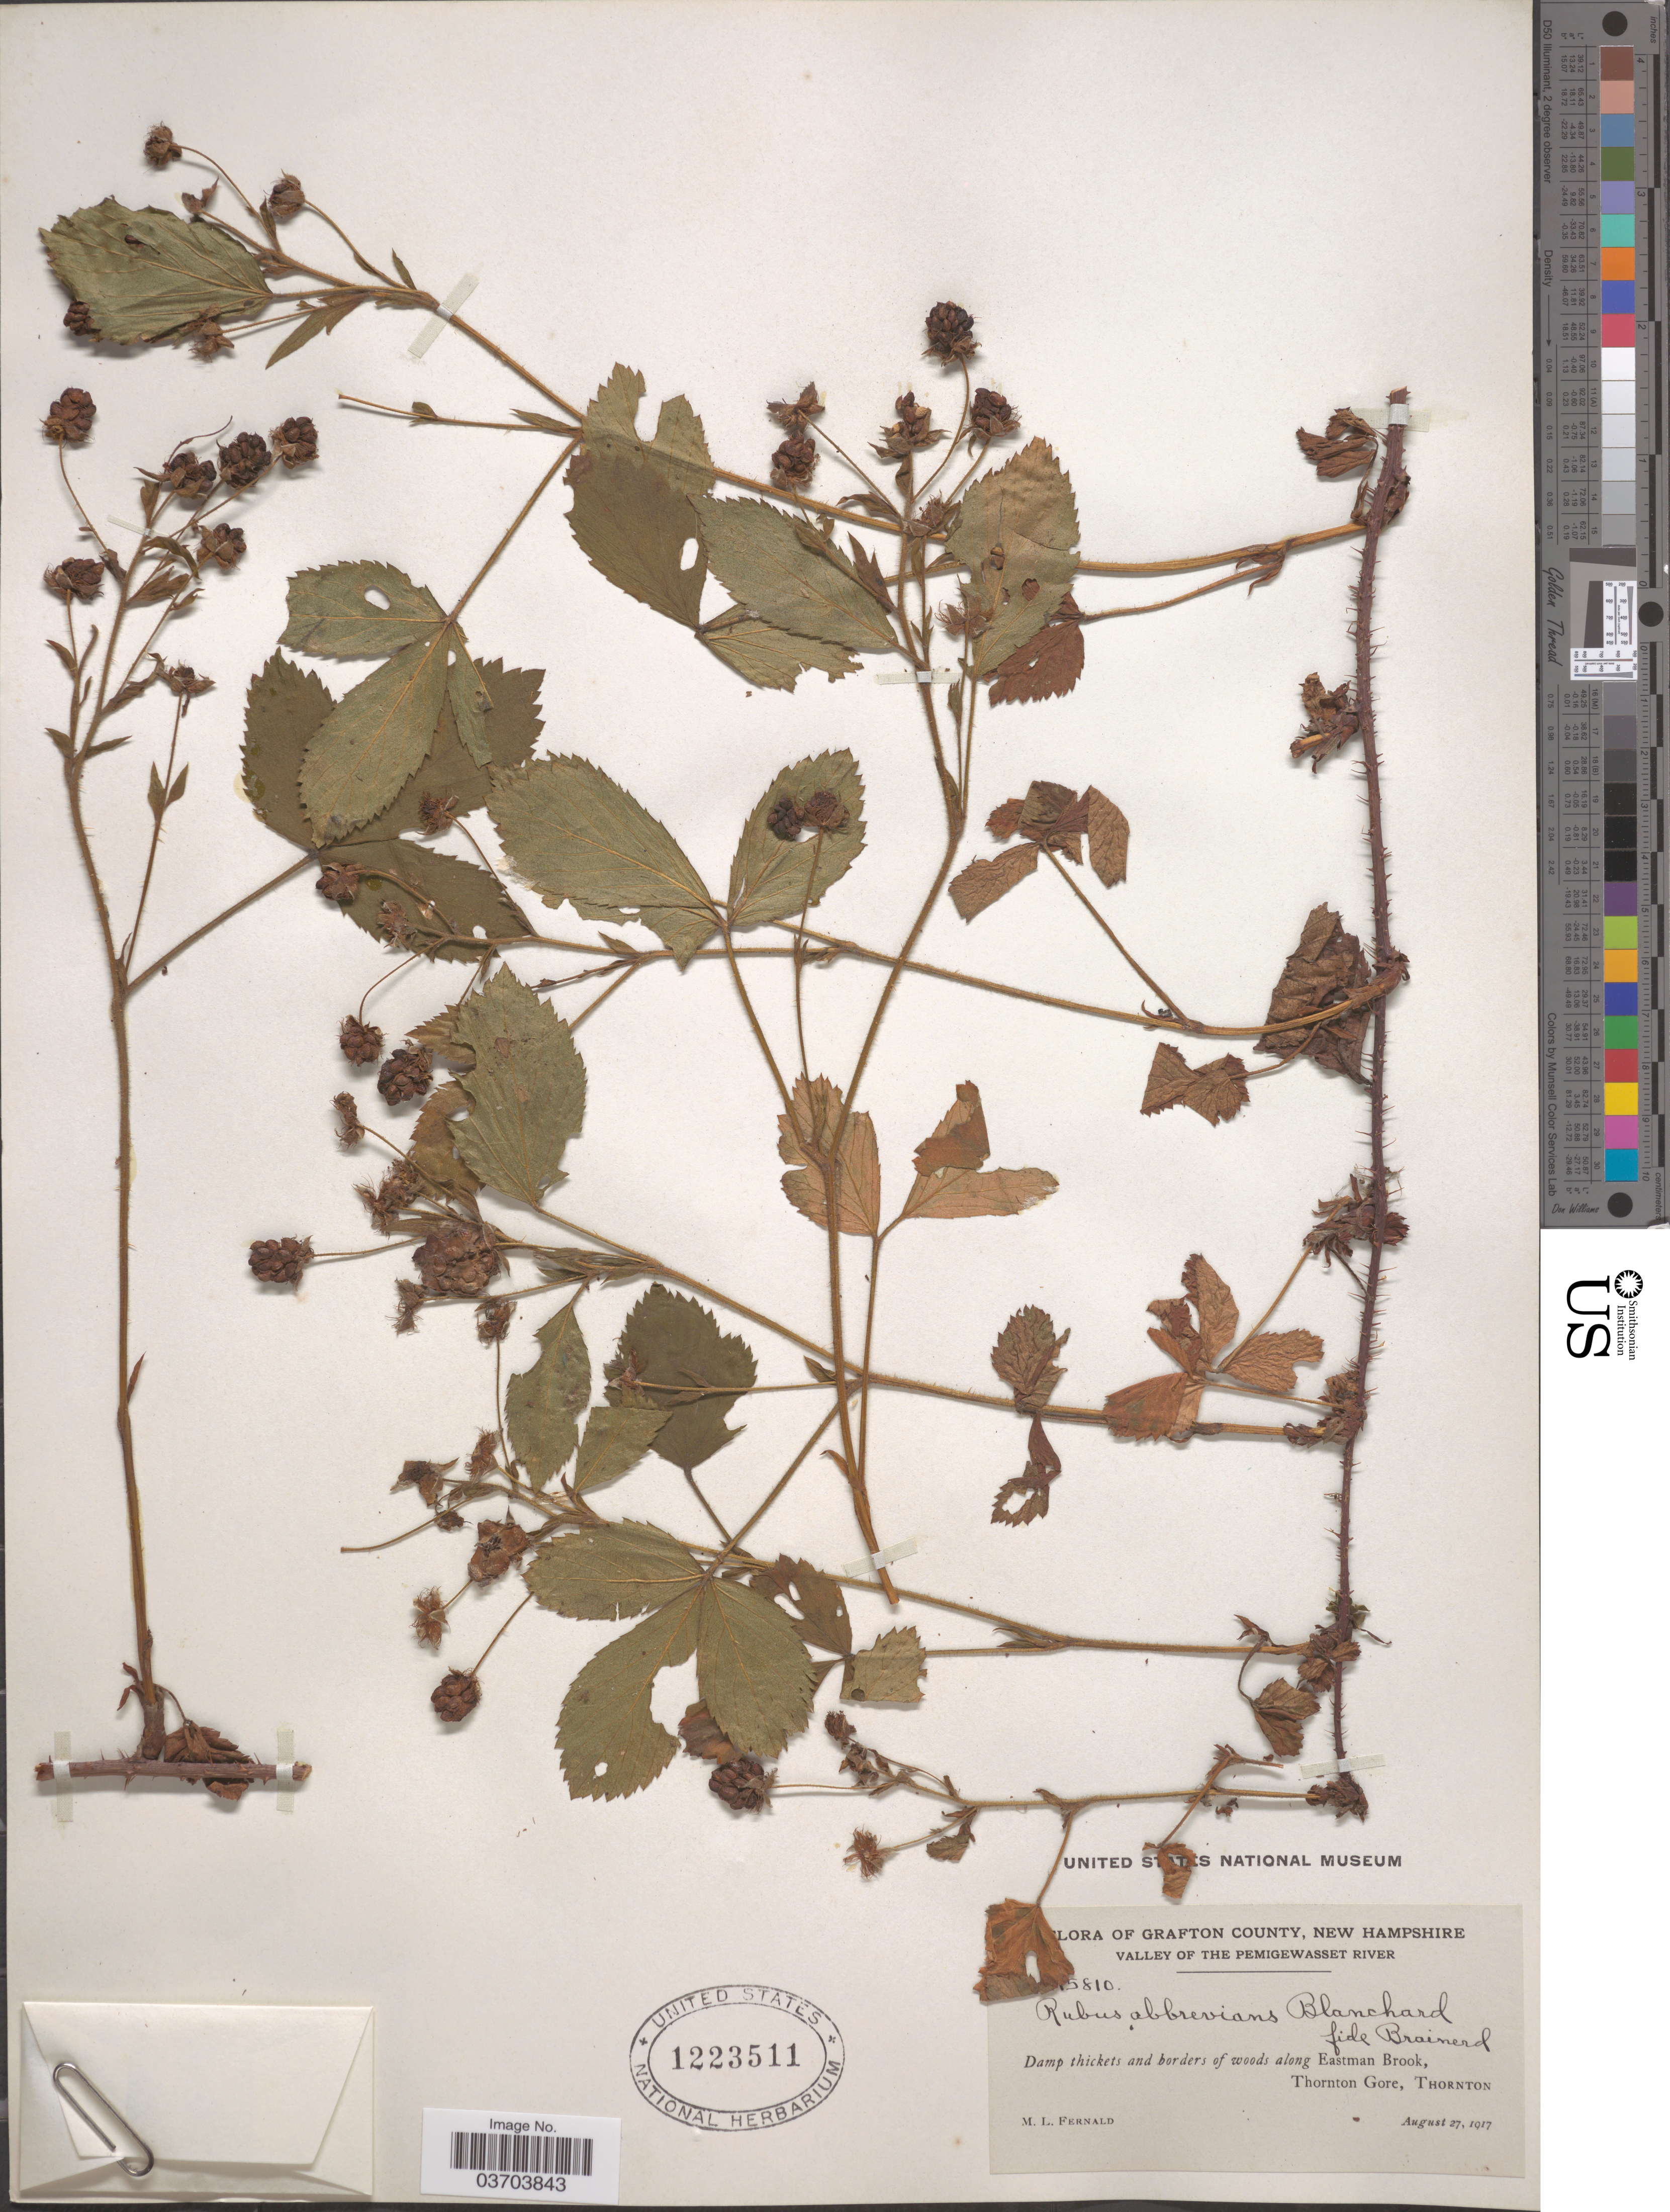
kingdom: Plantae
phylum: Tracheophyta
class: Magnoliopsida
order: Rosales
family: Rosaceae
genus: Rubus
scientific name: Rubus abbrevians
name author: Blanch.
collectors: M. L. Fernald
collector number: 15810*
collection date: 1917-08-27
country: United States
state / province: New Hampshire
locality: Grafton County. Valley of the Pemigewasset River. Borders of woods along Eastman Brook, Thornton Gore, Thornton.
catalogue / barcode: US 1223511